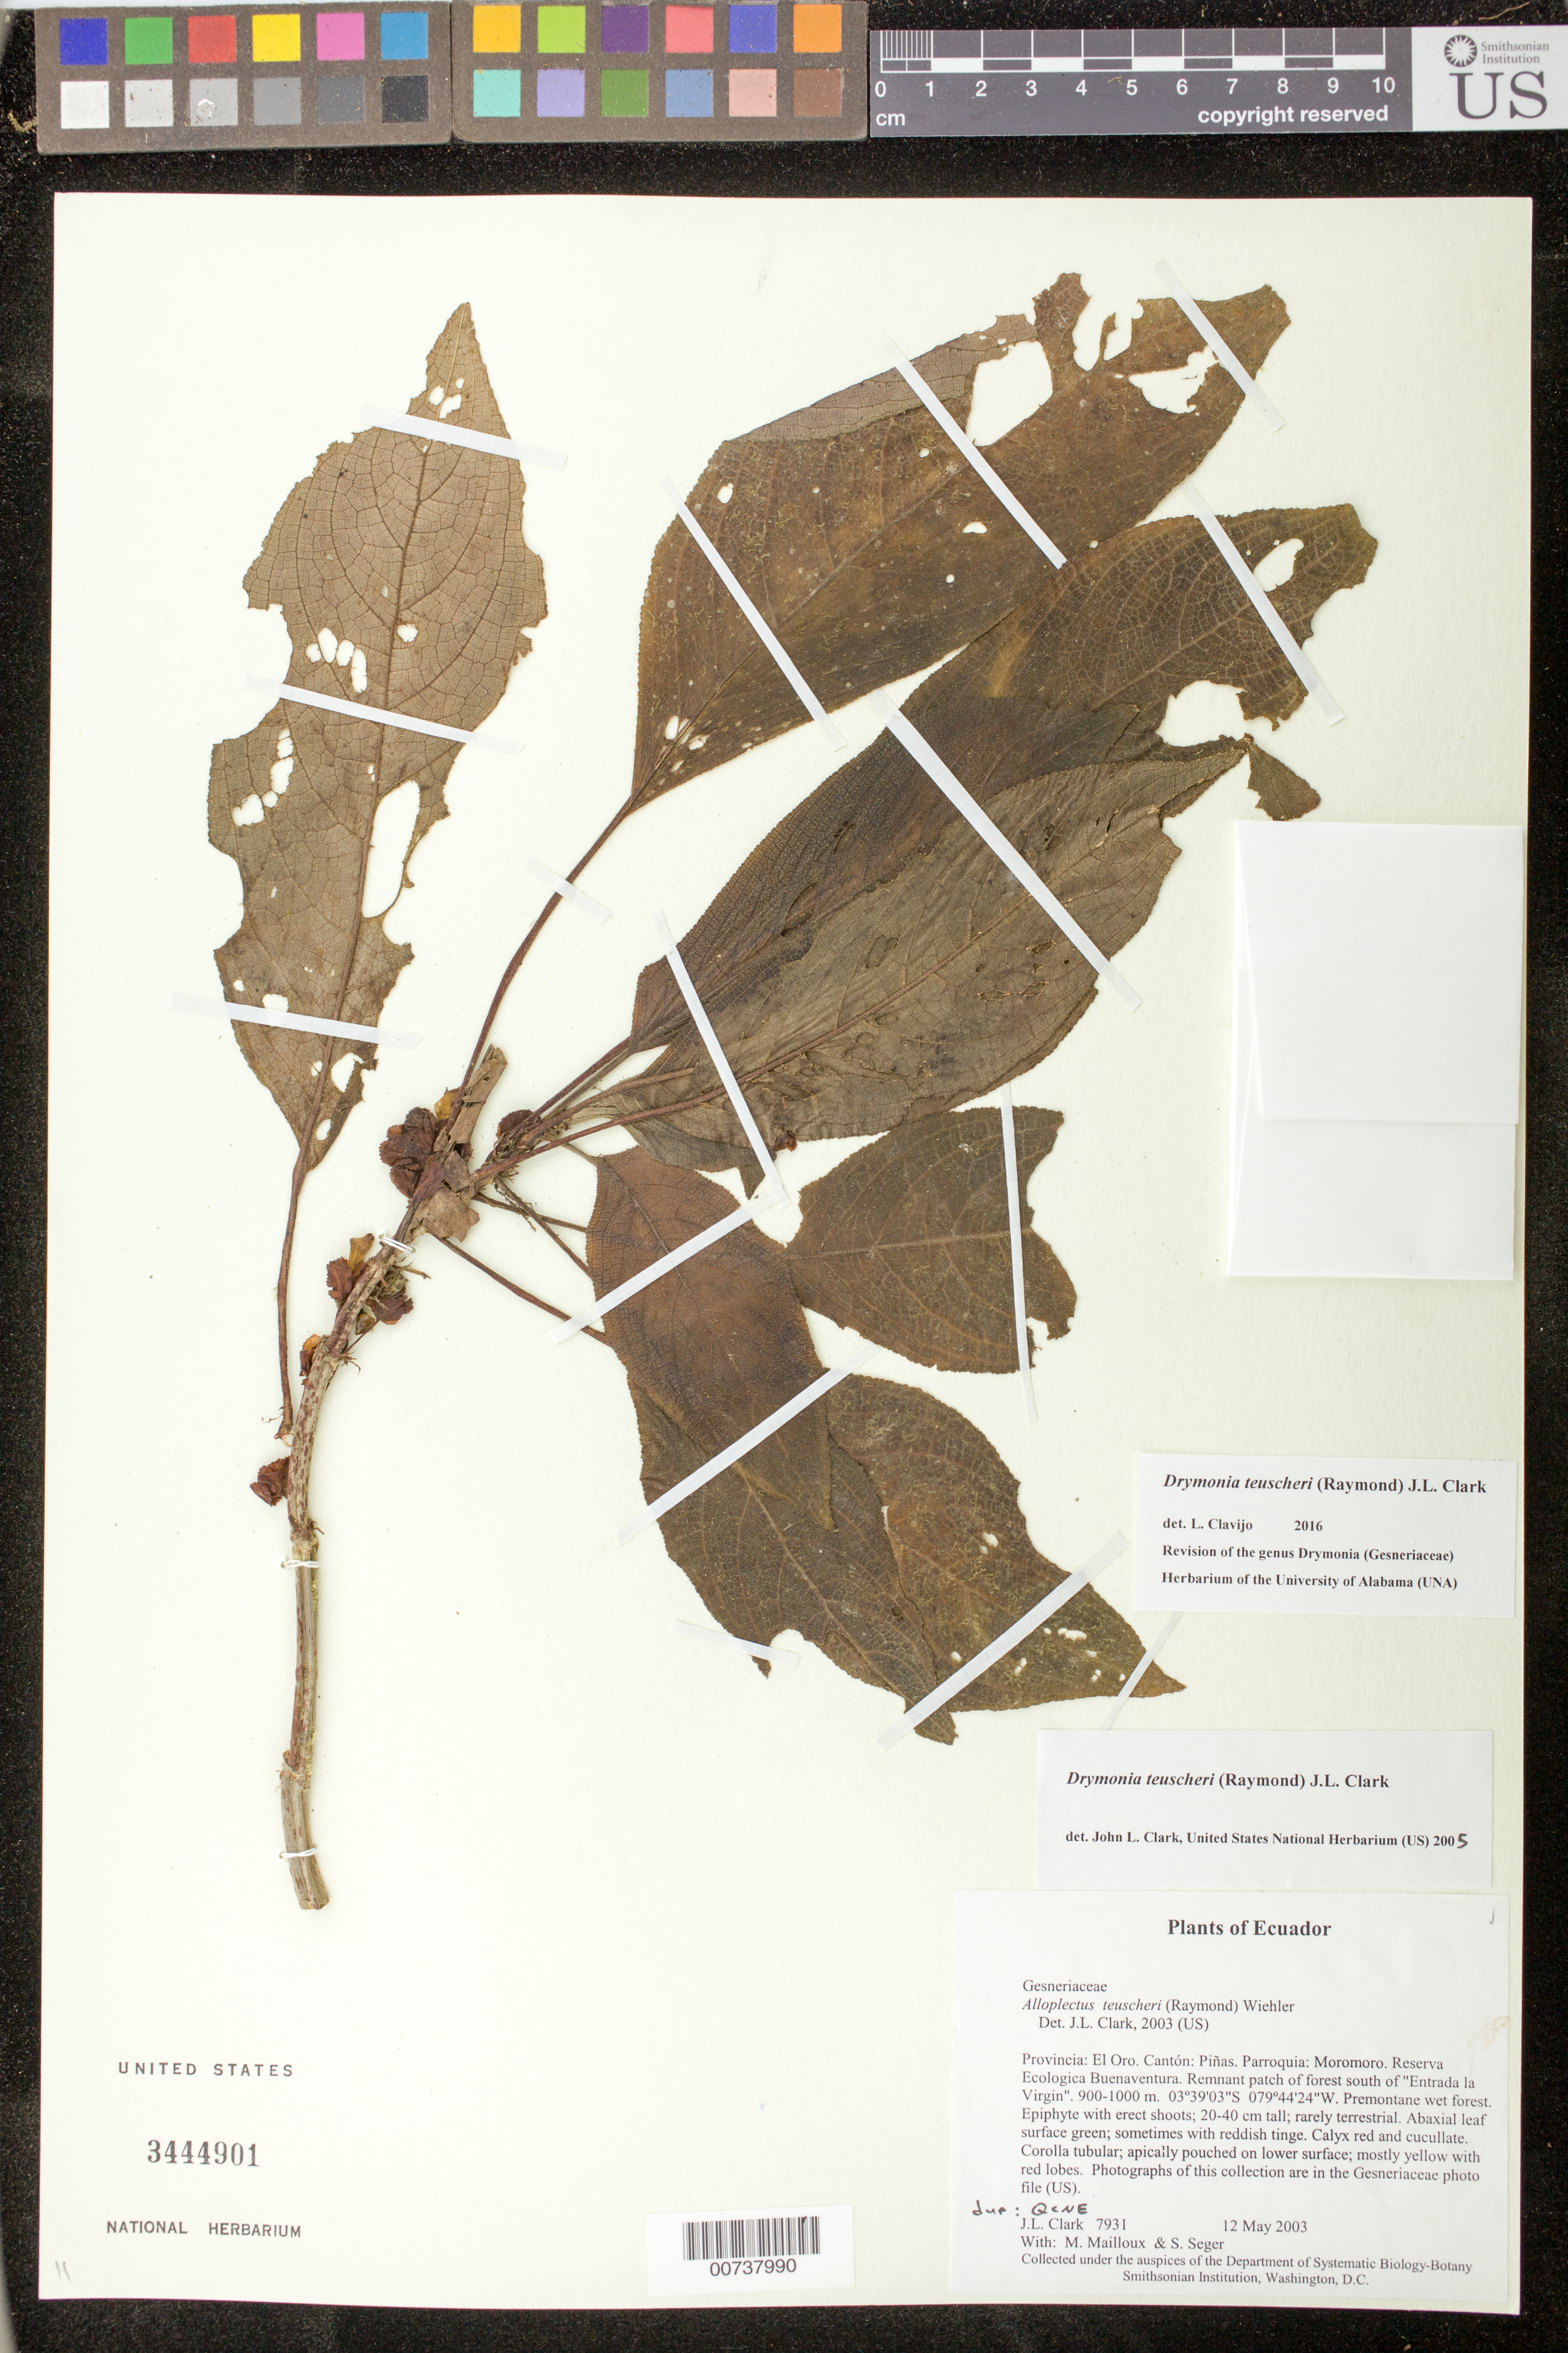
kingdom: Plantae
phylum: Tracheophyta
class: Magnoliopsida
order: Lamiales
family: Gesneriaceae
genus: Drymonia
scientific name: Drymonia teuscheri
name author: (Raymond) J.L. Clark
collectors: J. L. Clark, M. Mailloux & S. Seger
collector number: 7931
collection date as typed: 12 May 2003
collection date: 2003-05-12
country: Ecuador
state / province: El Oro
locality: Piñas. Parroquia: Moromoro. Reserva Ecologica Buenaventura. Remnant patch of forest south of "Entrada la Virgin"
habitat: Premontane wet forest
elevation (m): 900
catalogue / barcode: US 3444901